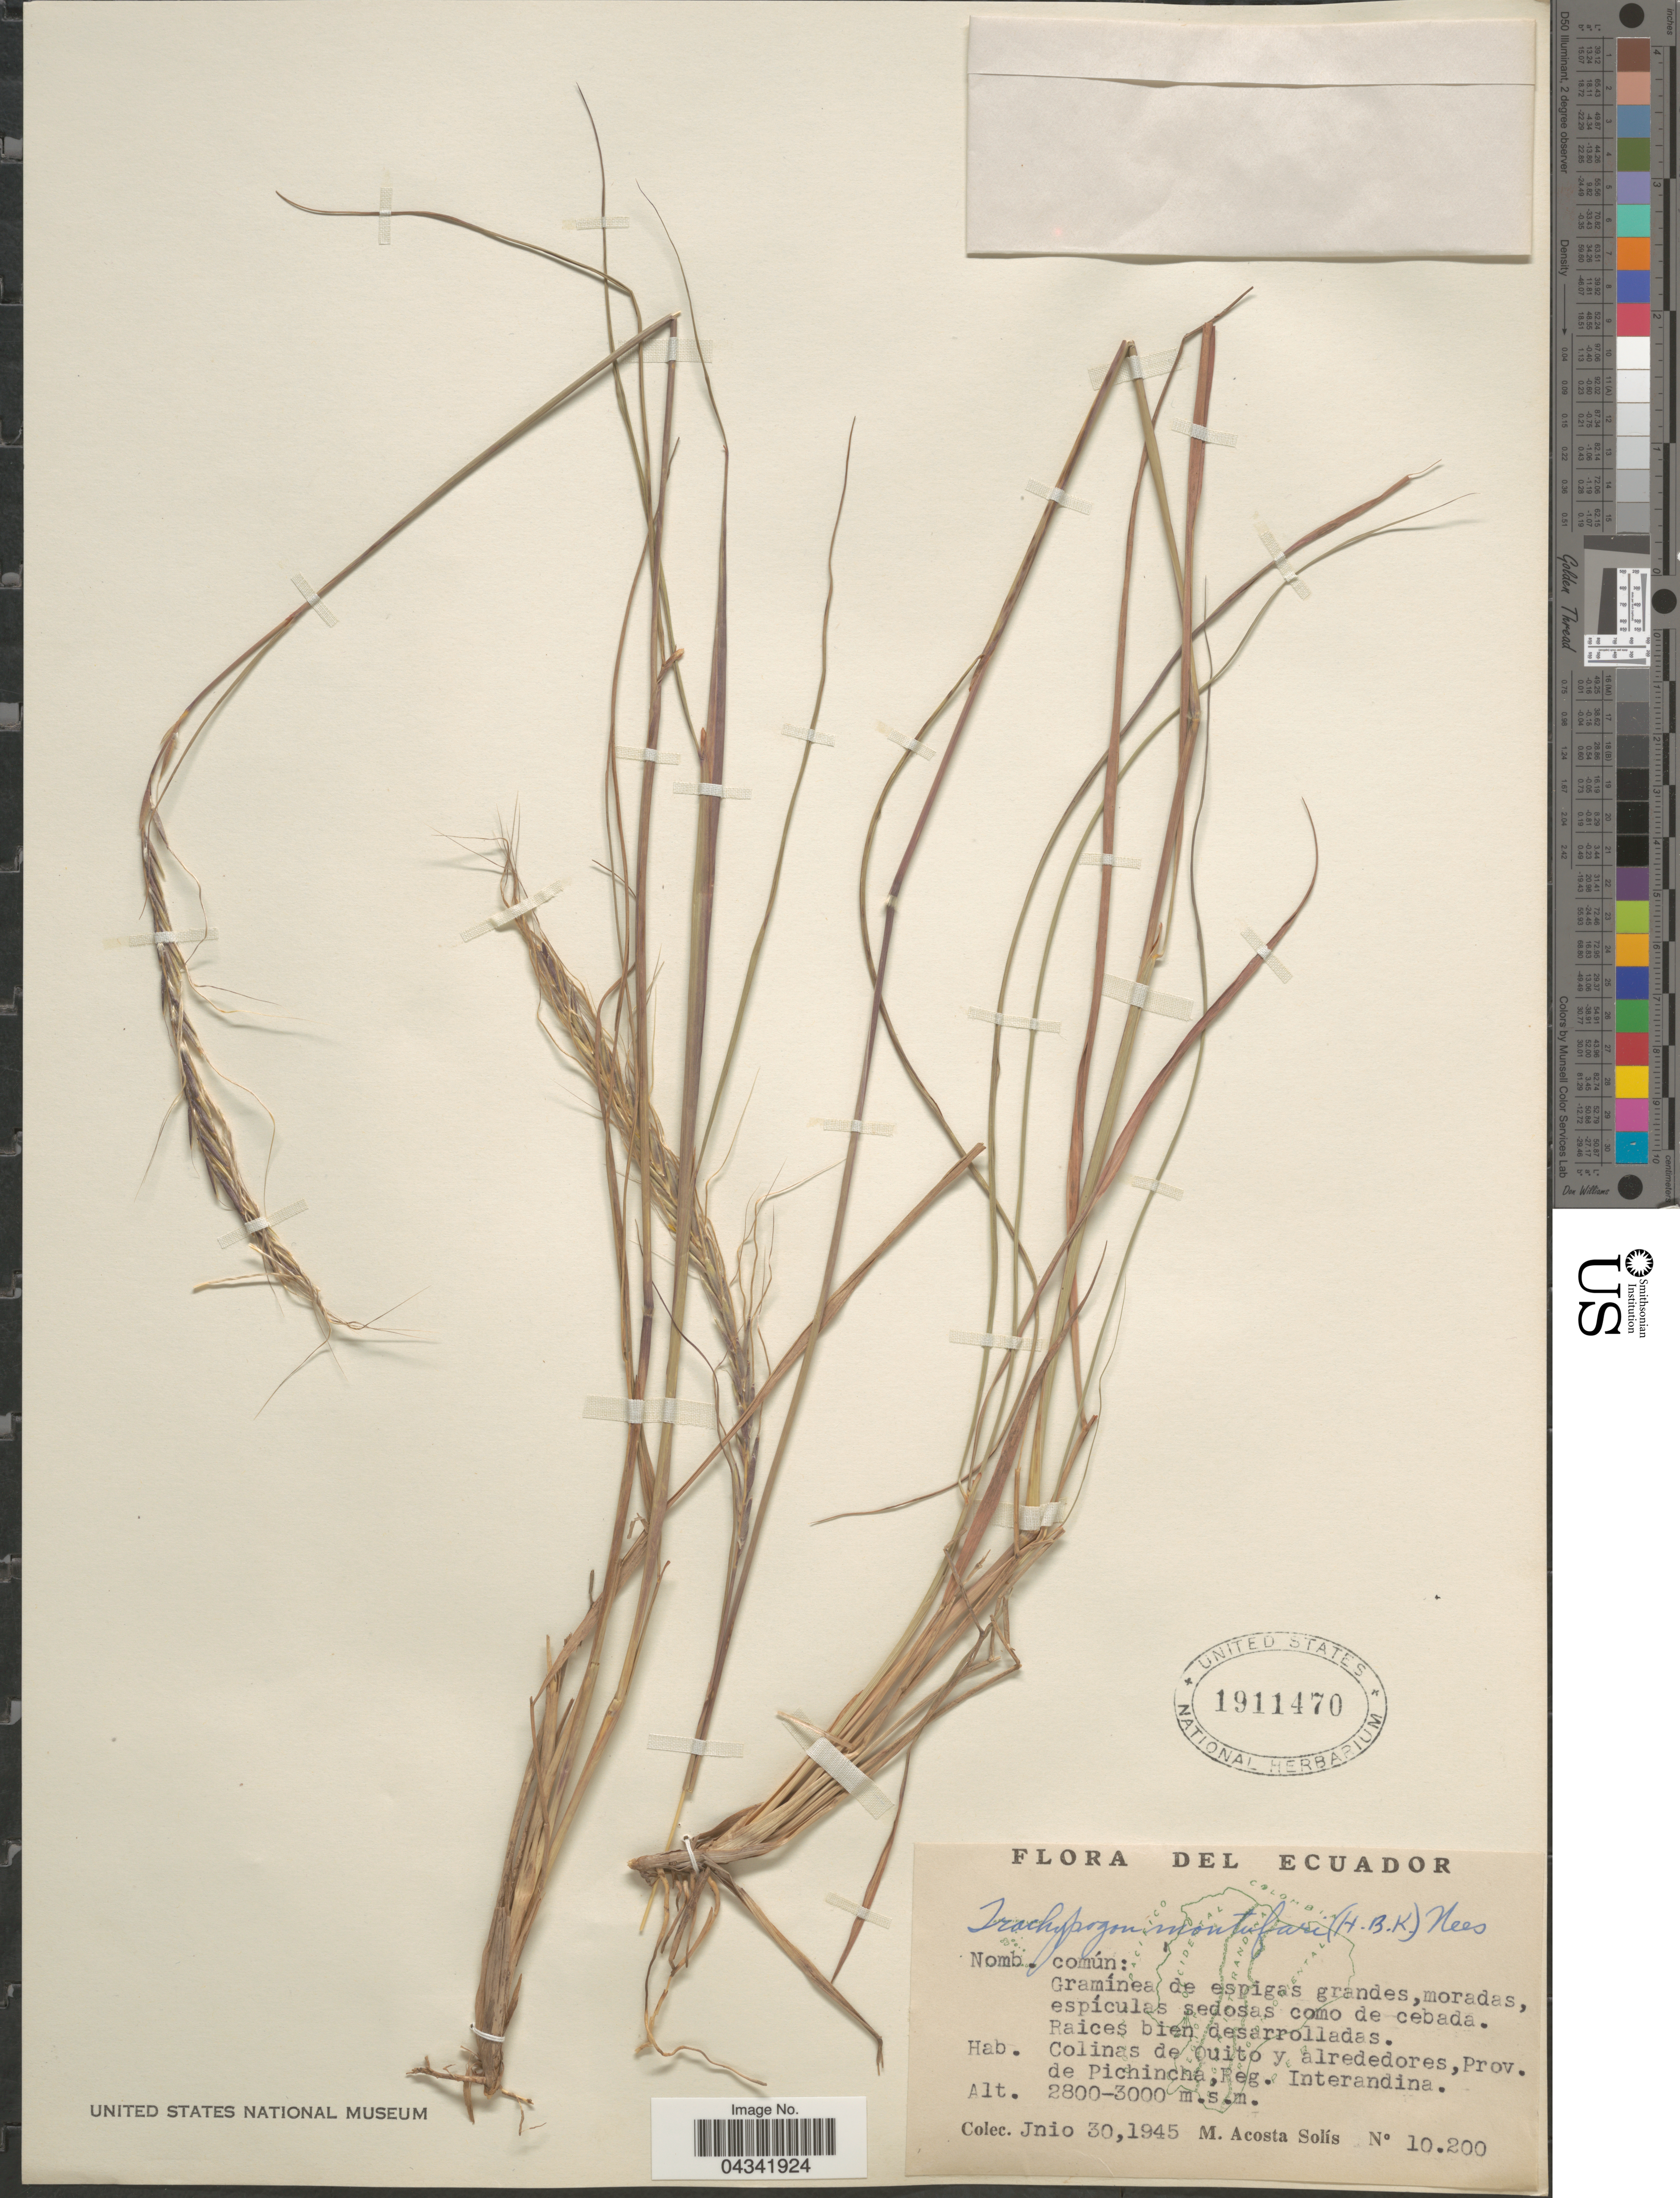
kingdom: Plantae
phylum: Tracheophyta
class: Liliopsida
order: Poales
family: Poaceae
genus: Trachypogon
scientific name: Trachypogon spicatus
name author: (L. f.) Kuntze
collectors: M. Acosta Solis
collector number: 10200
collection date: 1945-06-30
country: Ecuador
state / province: Pichincha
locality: Colinas de Quito y alrededores, Reg. Interandina.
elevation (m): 2800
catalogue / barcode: US 1911470